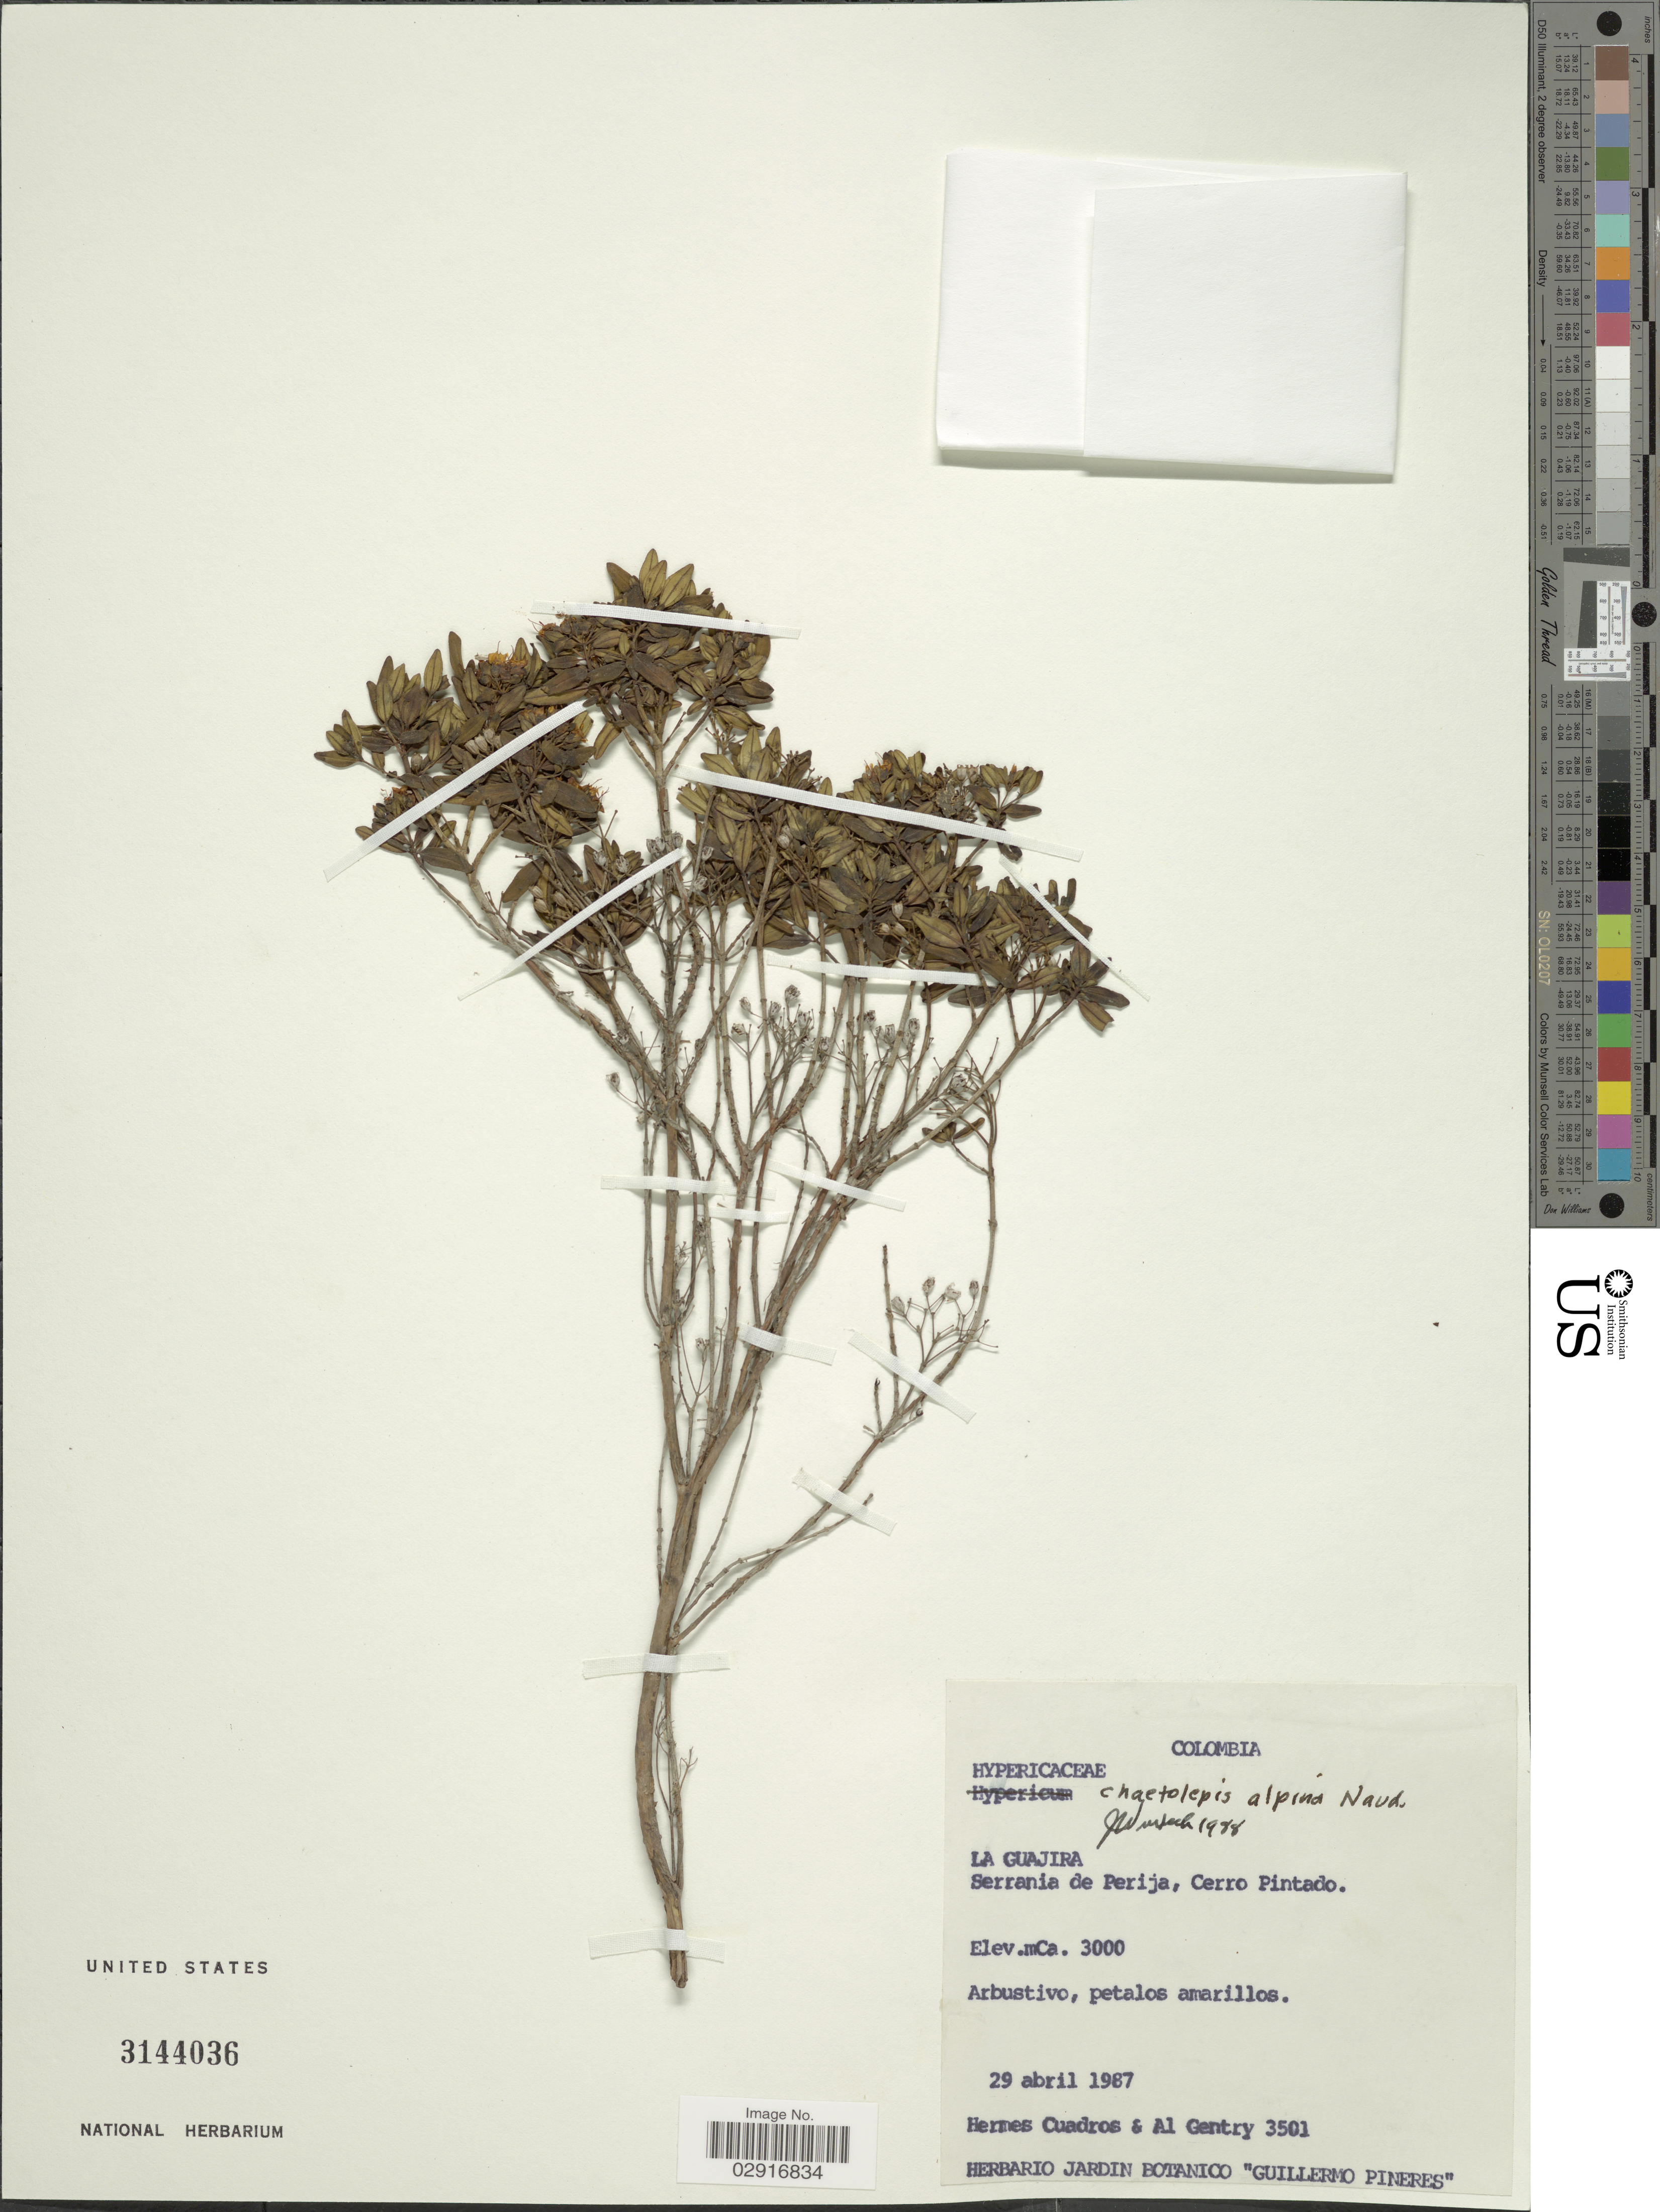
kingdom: Plantae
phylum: Tracheophyta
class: Magnoliopsida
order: Myrtales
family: Melastomataceae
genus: Chaetolepis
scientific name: Chaetolepis alpina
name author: Naudin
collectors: H. Cuadros & A. H. Gentry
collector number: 3501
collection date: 1987-04-29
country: Colombia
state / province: La Guajira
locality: Serrania de Perija, Cerro Pintado.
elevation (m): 3000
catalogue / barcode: US 3144036